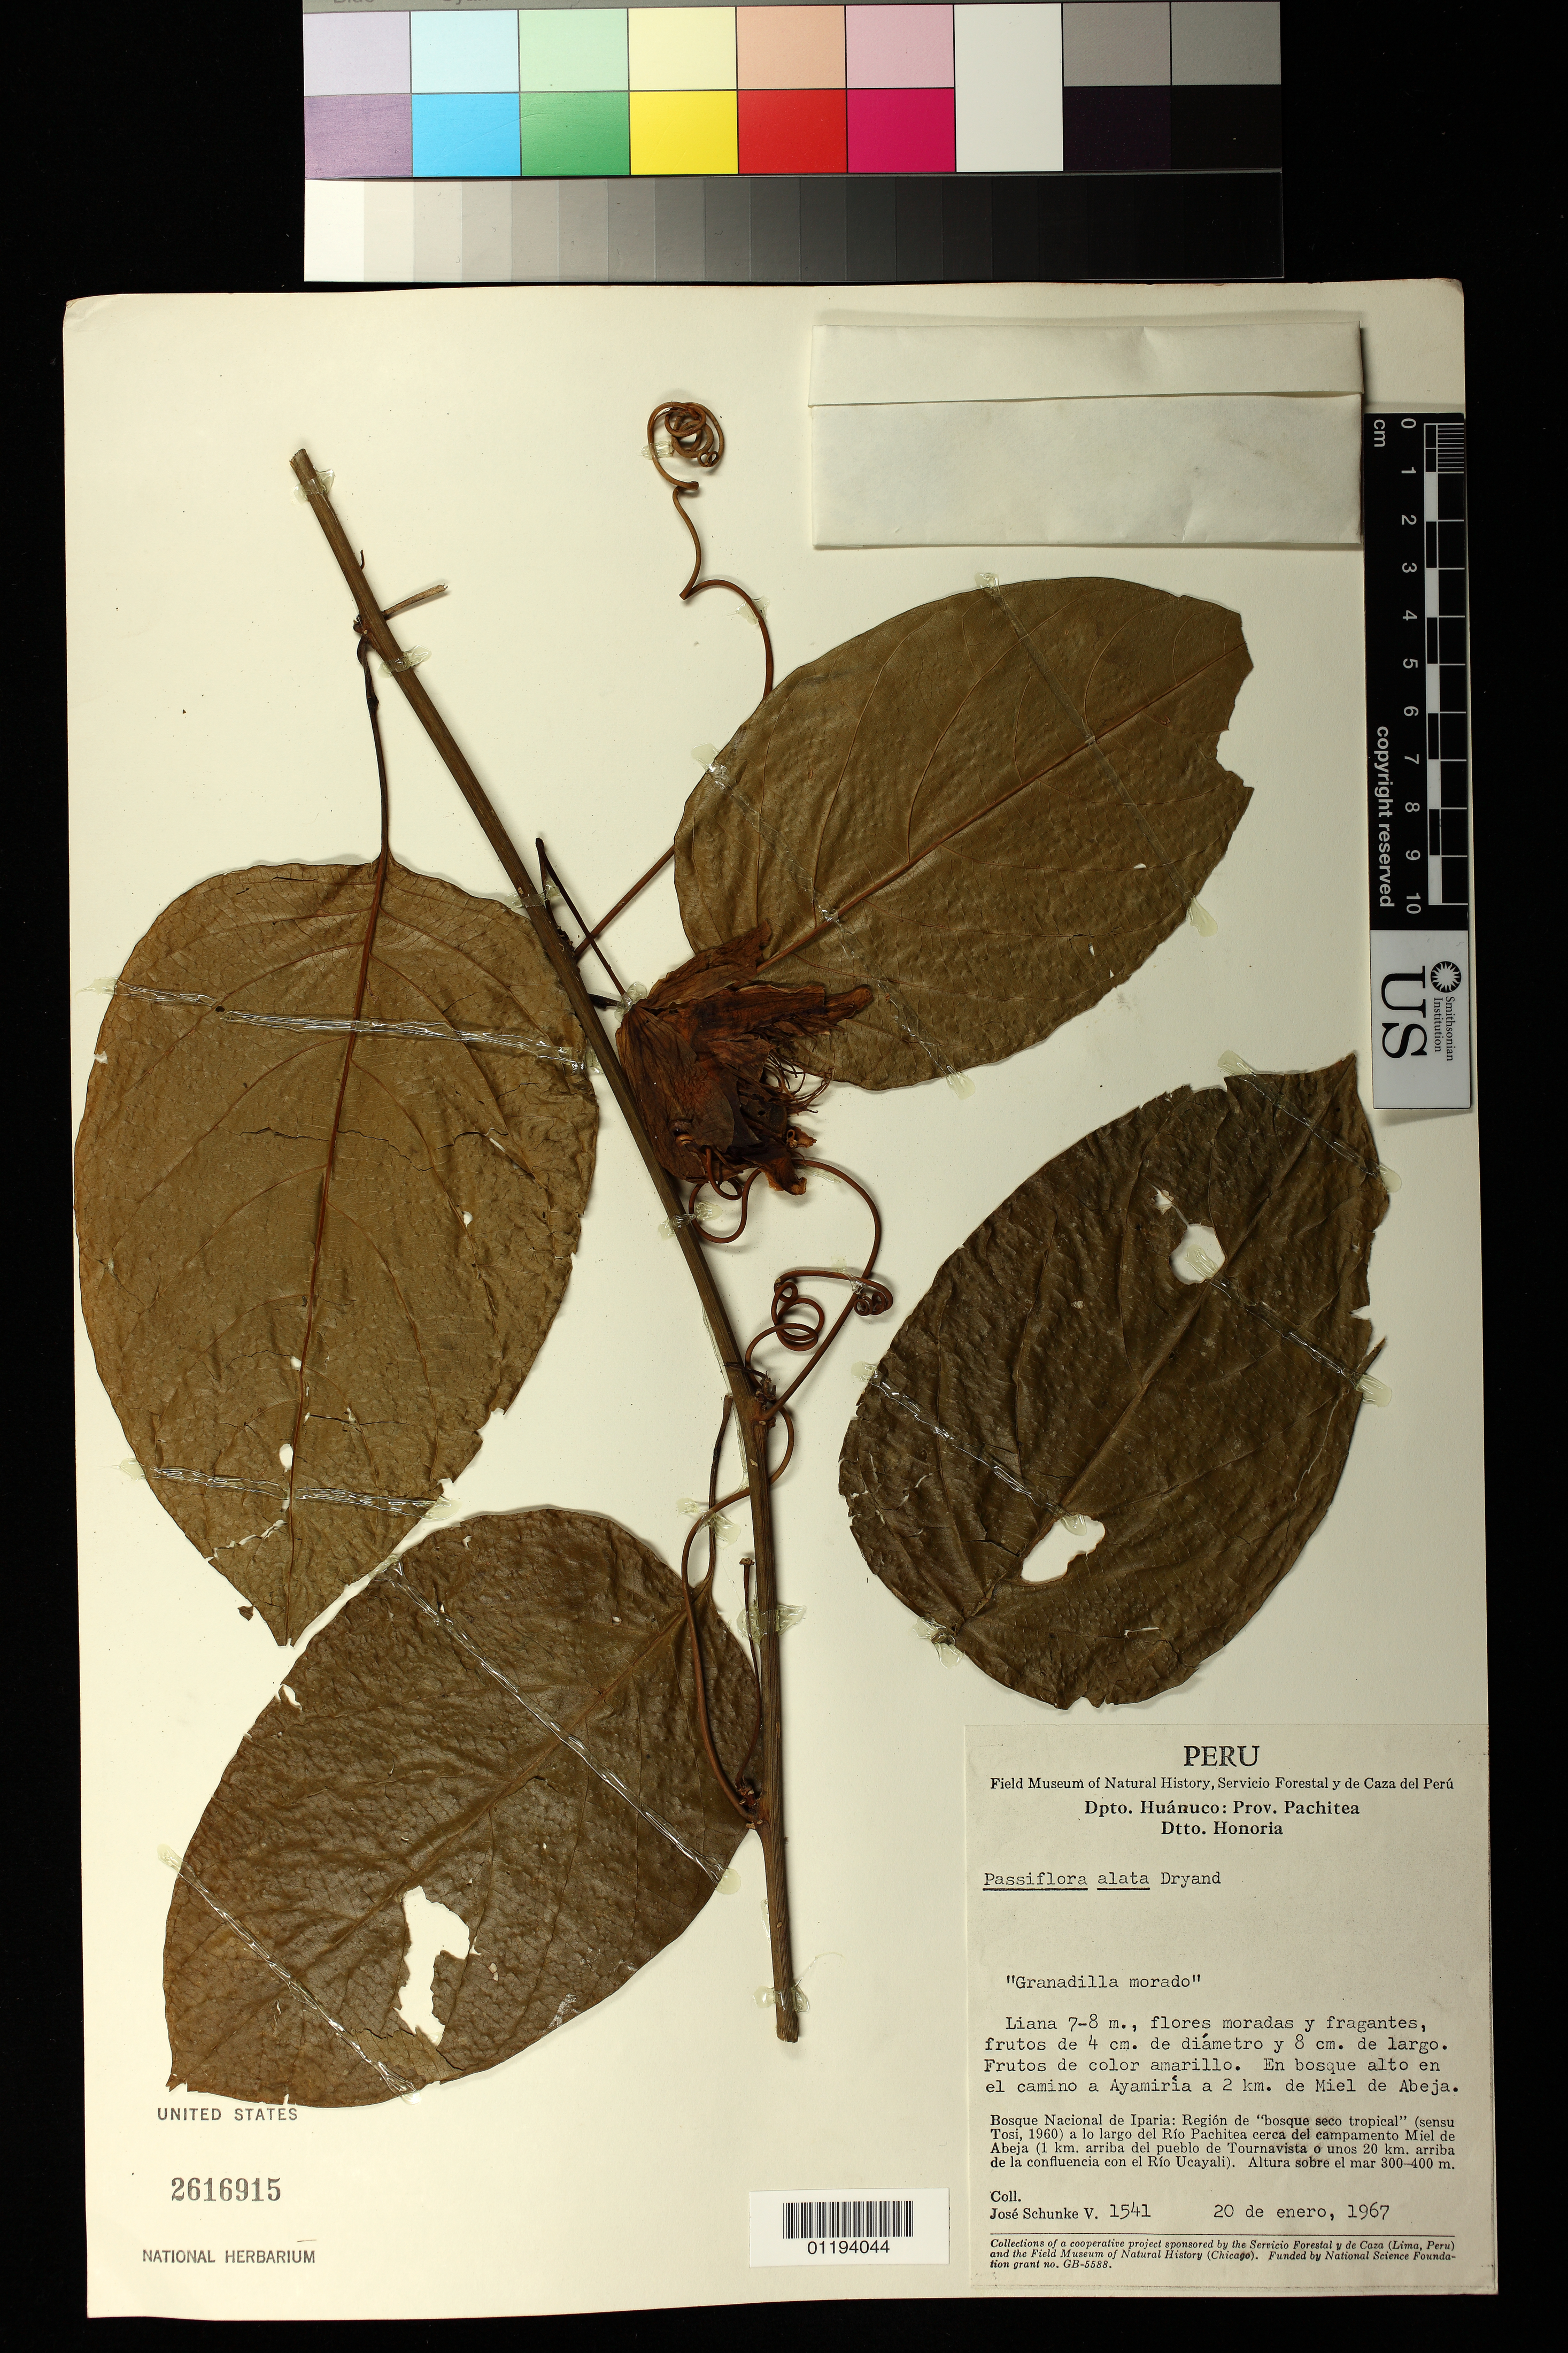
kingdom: Plantae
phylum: Tracheophyta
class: Magnoliopsida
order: Malpighiales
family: Passifloraceae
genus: Passiflora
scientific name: Passiflora alata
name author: Curtis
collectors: J. Schunke Vigo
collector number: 1541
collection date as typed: Jan 20 1967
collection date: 1967-01-20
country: Peru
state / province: Huánuco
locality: Dpto. Huanuco: Prov. Pachitea Dtto. Honoria Bosque Nacional de Iparia: Region de "bosque seco tropical" (sensu Tosi, 1960) a lo largo del Rio Pachitea cerca del campamento Miel de Abeja (1 km. arriba del pueblo de Tournavista o unos 20 km. arriba de la confluencia con el Rio Ucayali).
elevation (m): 300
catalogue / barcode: US 2616915